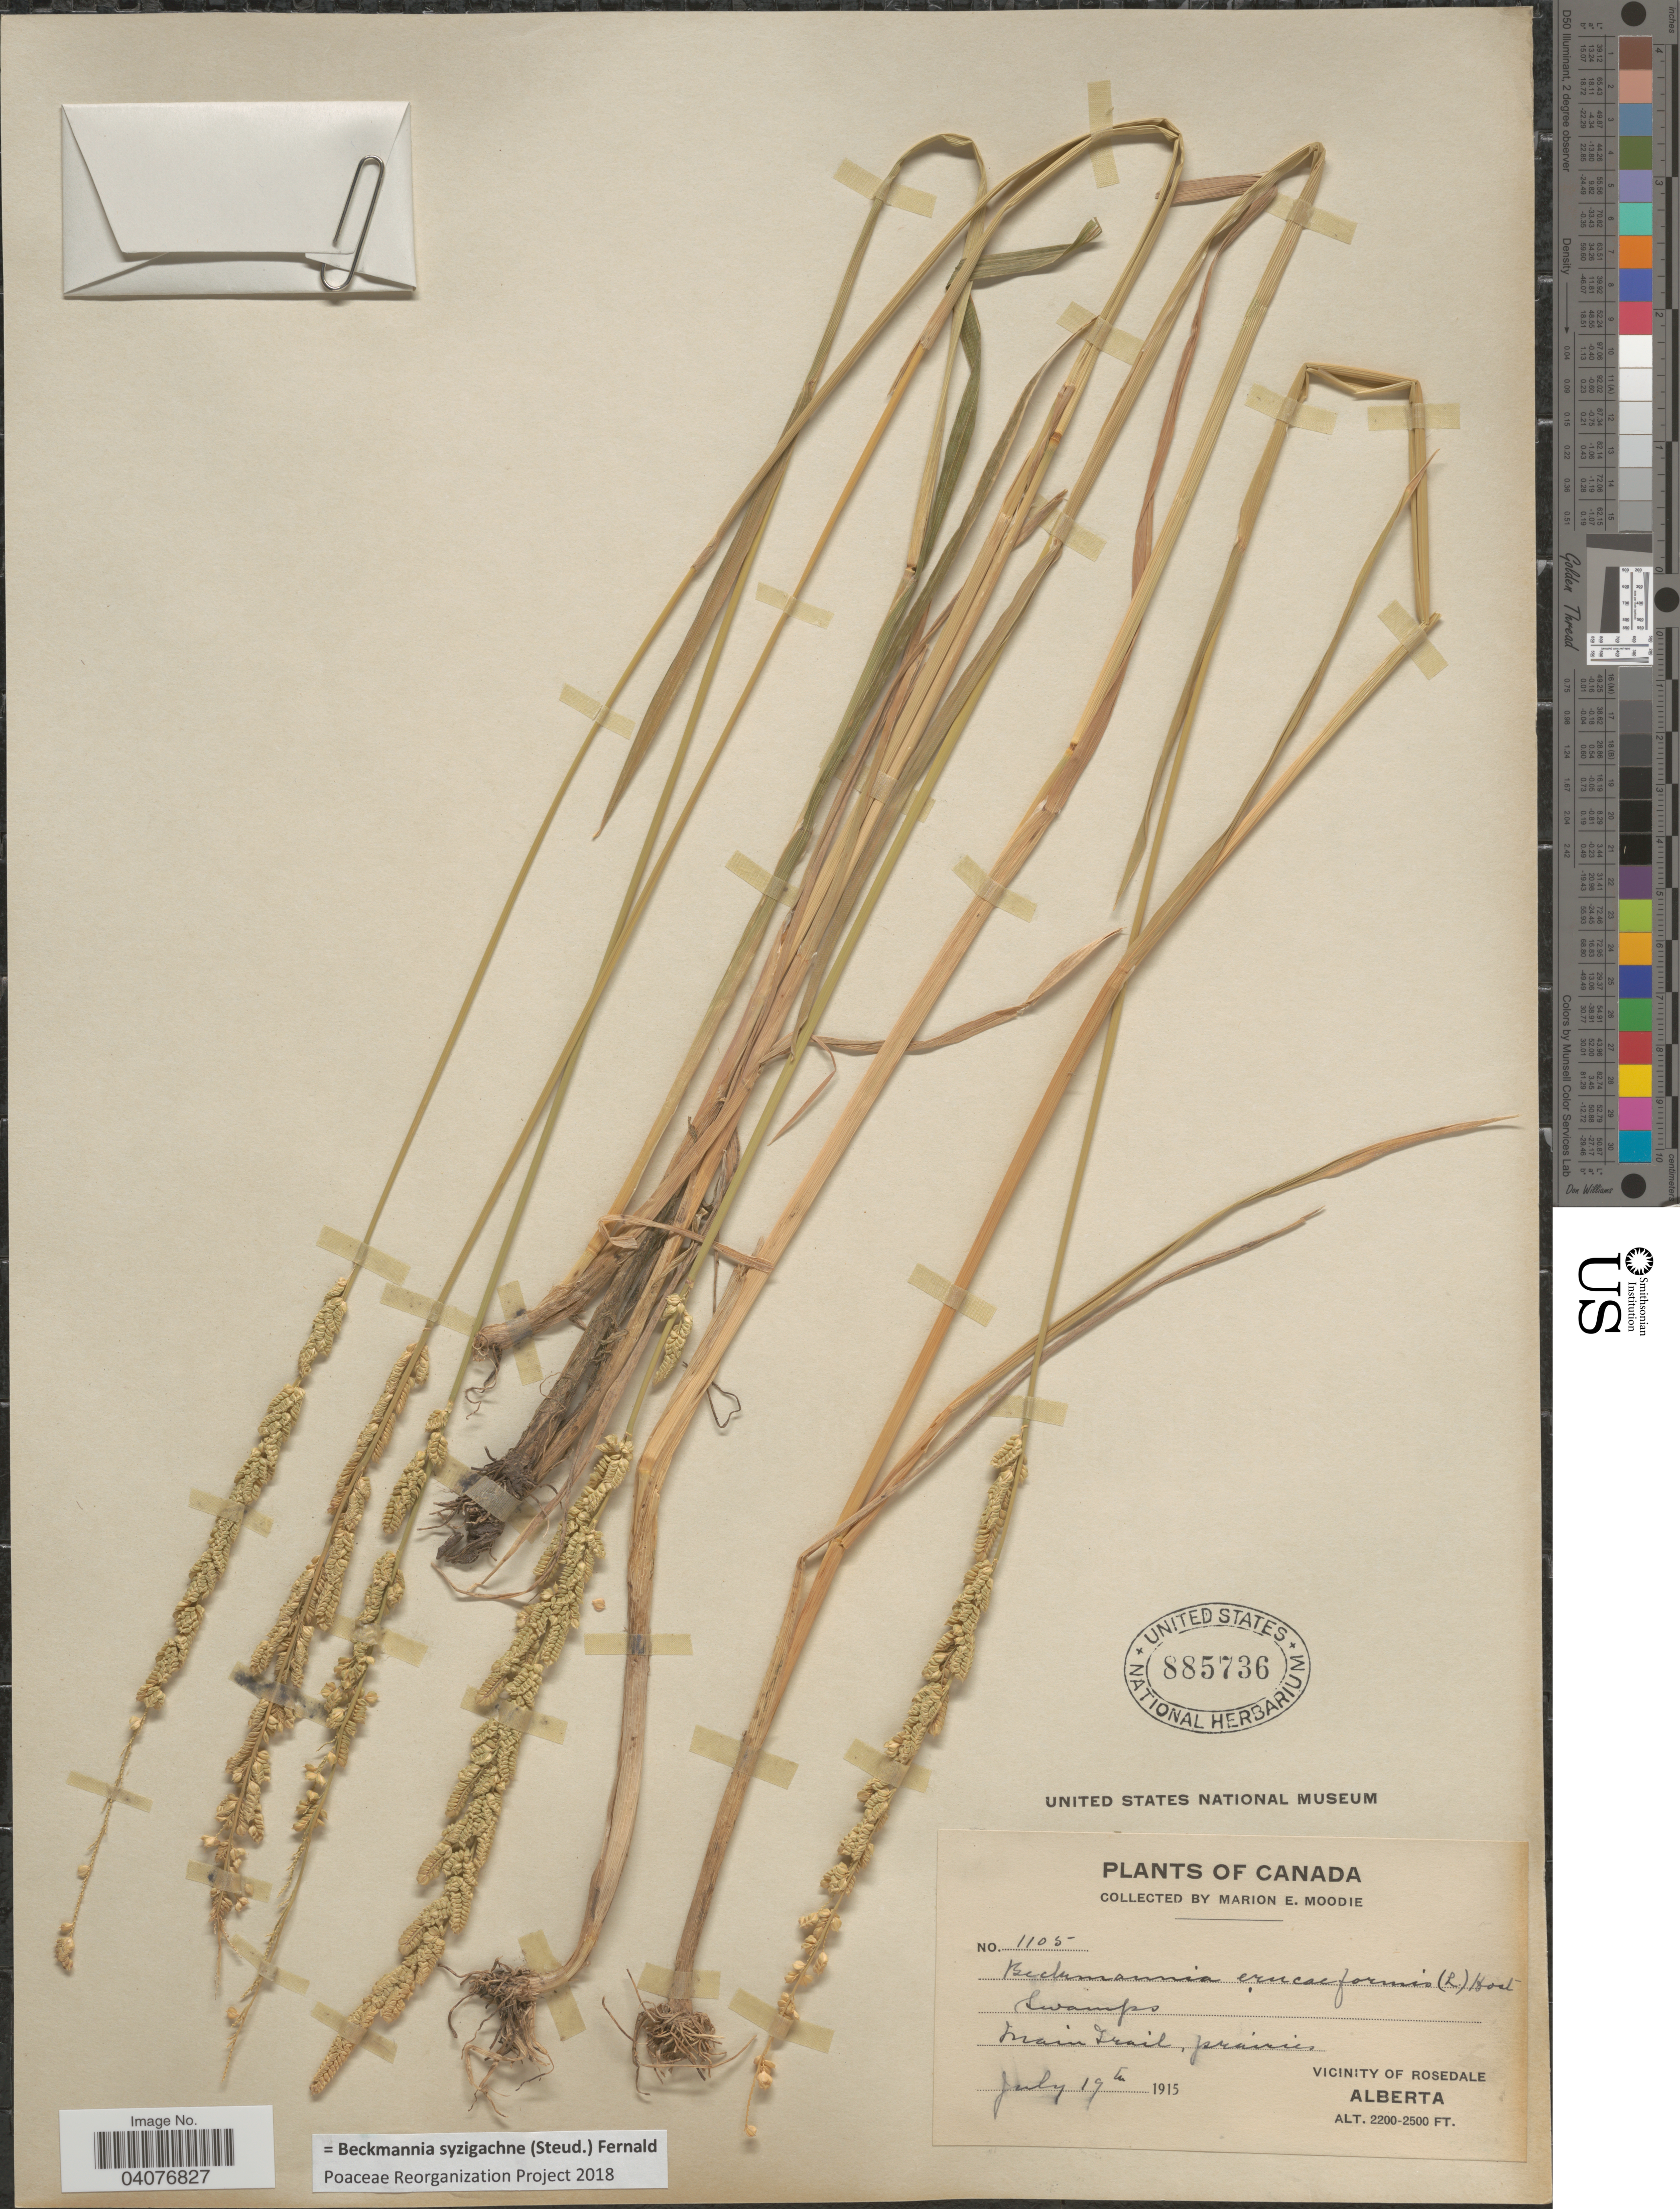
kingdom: Plantae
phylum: Tracheophyta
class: Liliopsida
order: Poales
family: Poaceae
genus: Beckmannia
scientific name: Beckmannia syzigachne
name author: (Steud.) Fernald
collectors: M. E. Moodie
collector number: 1105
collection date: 1915-07-19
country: Canada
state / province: Alberta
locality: Main Trail, prairies. Vicinity of Rosedale.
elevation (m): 671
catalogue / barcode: US 885736